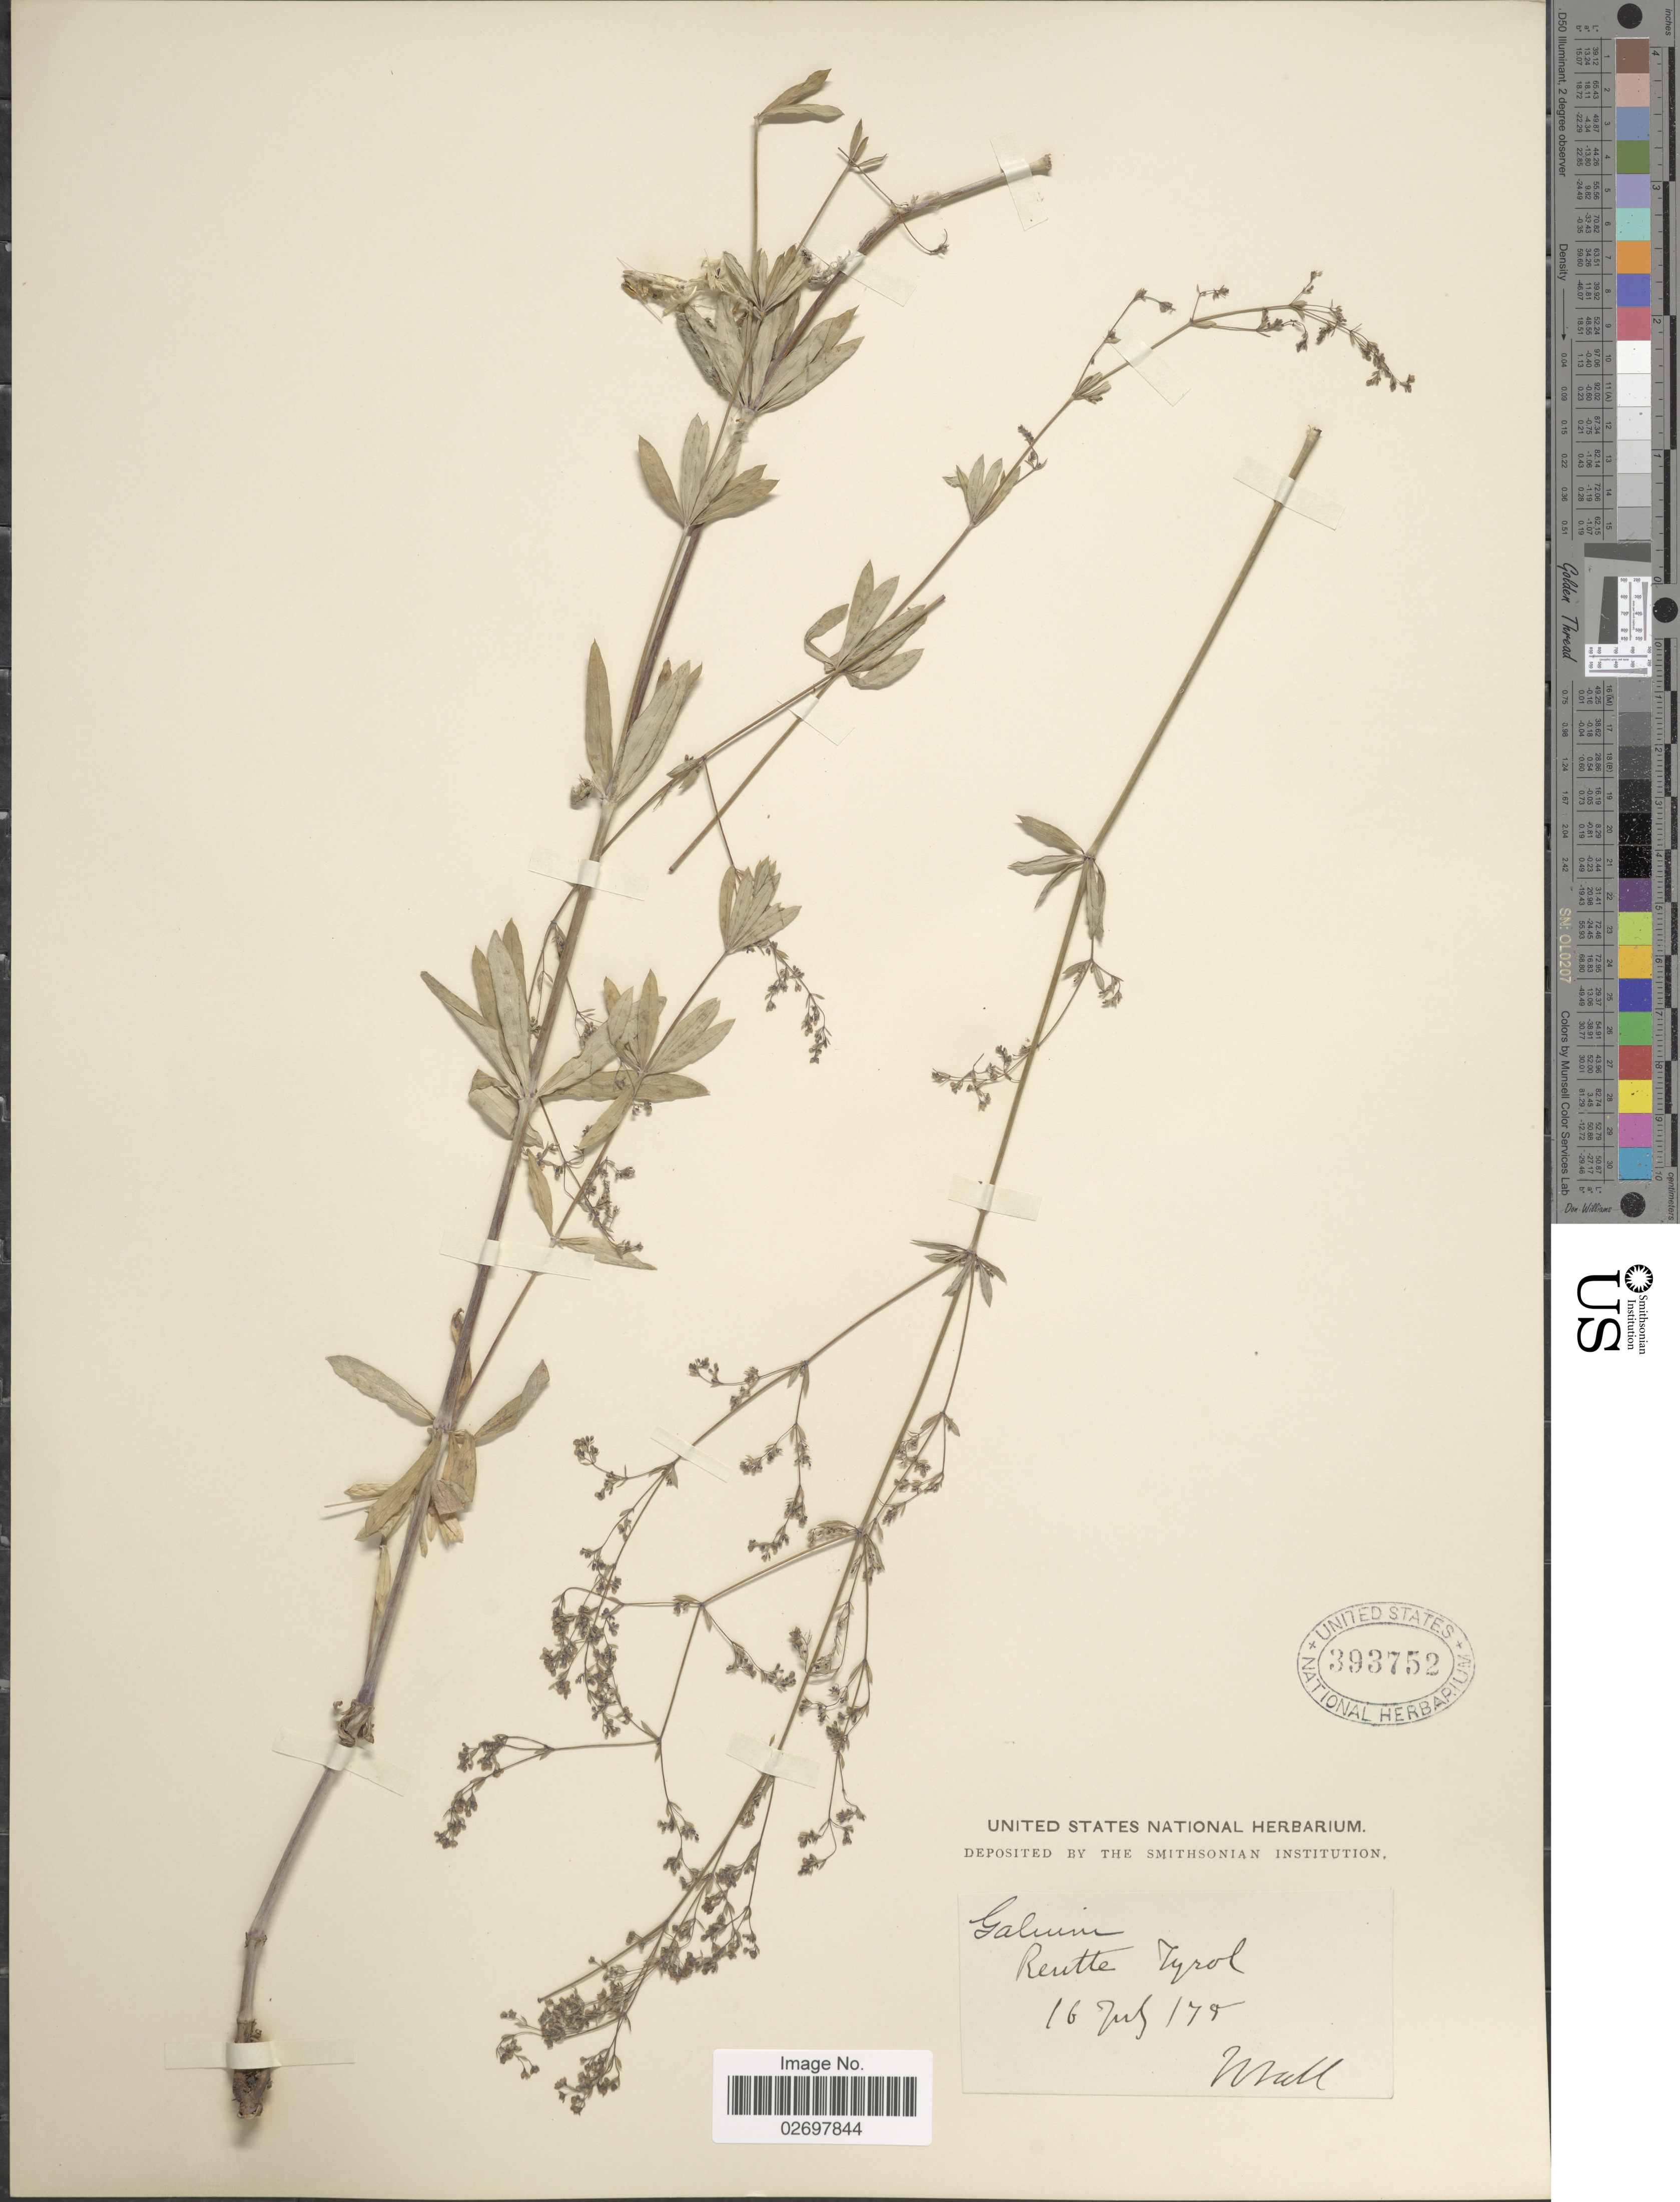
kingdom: Plantae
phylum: Tracheophyta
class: Magnoliopsida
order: Gentianales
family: Rubiaceae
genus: Galium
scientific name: Galium sp.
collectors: J. Ball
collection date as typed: Transcribed d/m/y: 16/7/78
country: Austria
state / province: Tirol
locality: Reutte Tyrol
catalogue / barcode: US 393752